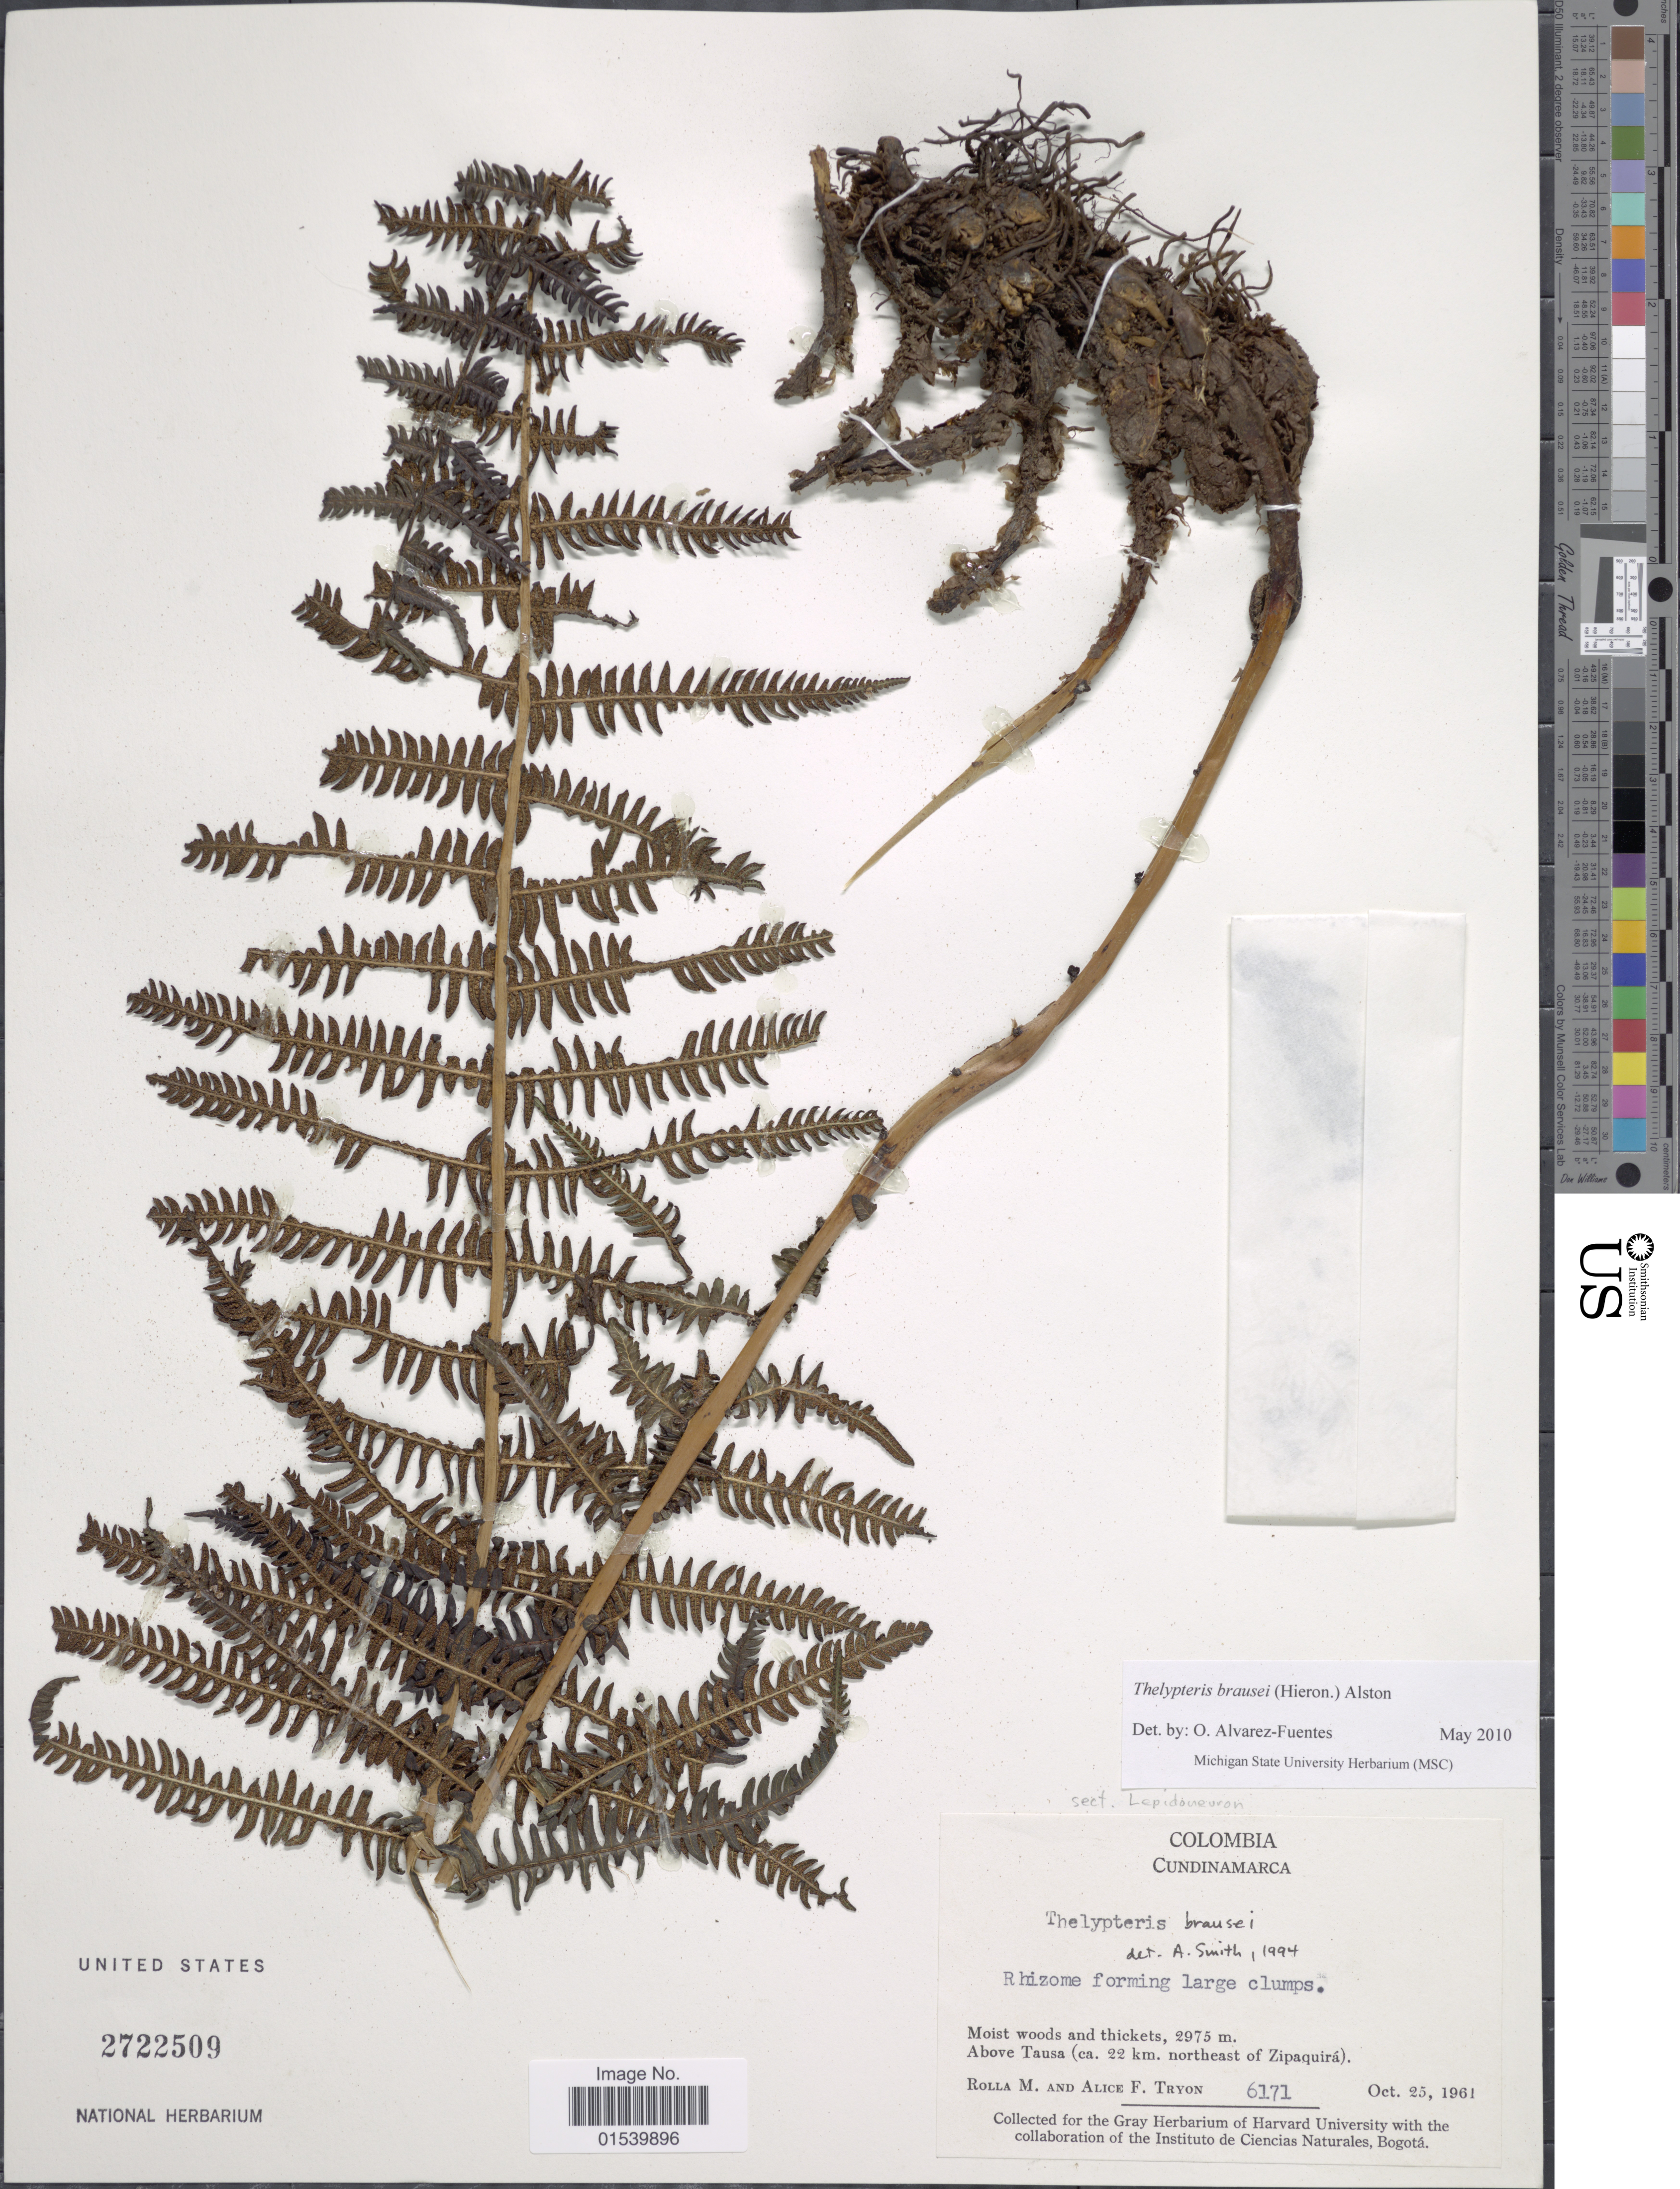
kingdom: Plantae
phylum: Tracheophyta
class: Polypodiopsida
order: Polypodiales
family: Thelypteridaceae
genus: Amauropelta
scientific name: Amauropelta brausei (Hieron.) comb. nov., ined. 2015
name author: (Hieron.)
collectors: R. M. Tryon & A. F. Tryon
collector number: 6171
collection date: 1961-10-25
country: Colombia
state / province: Cundinamarca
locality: Moist woods and thickets, Above Tausa (ca. 22 km. northeast of Zipaquirá)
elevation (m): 2975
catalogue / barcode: US 2722509